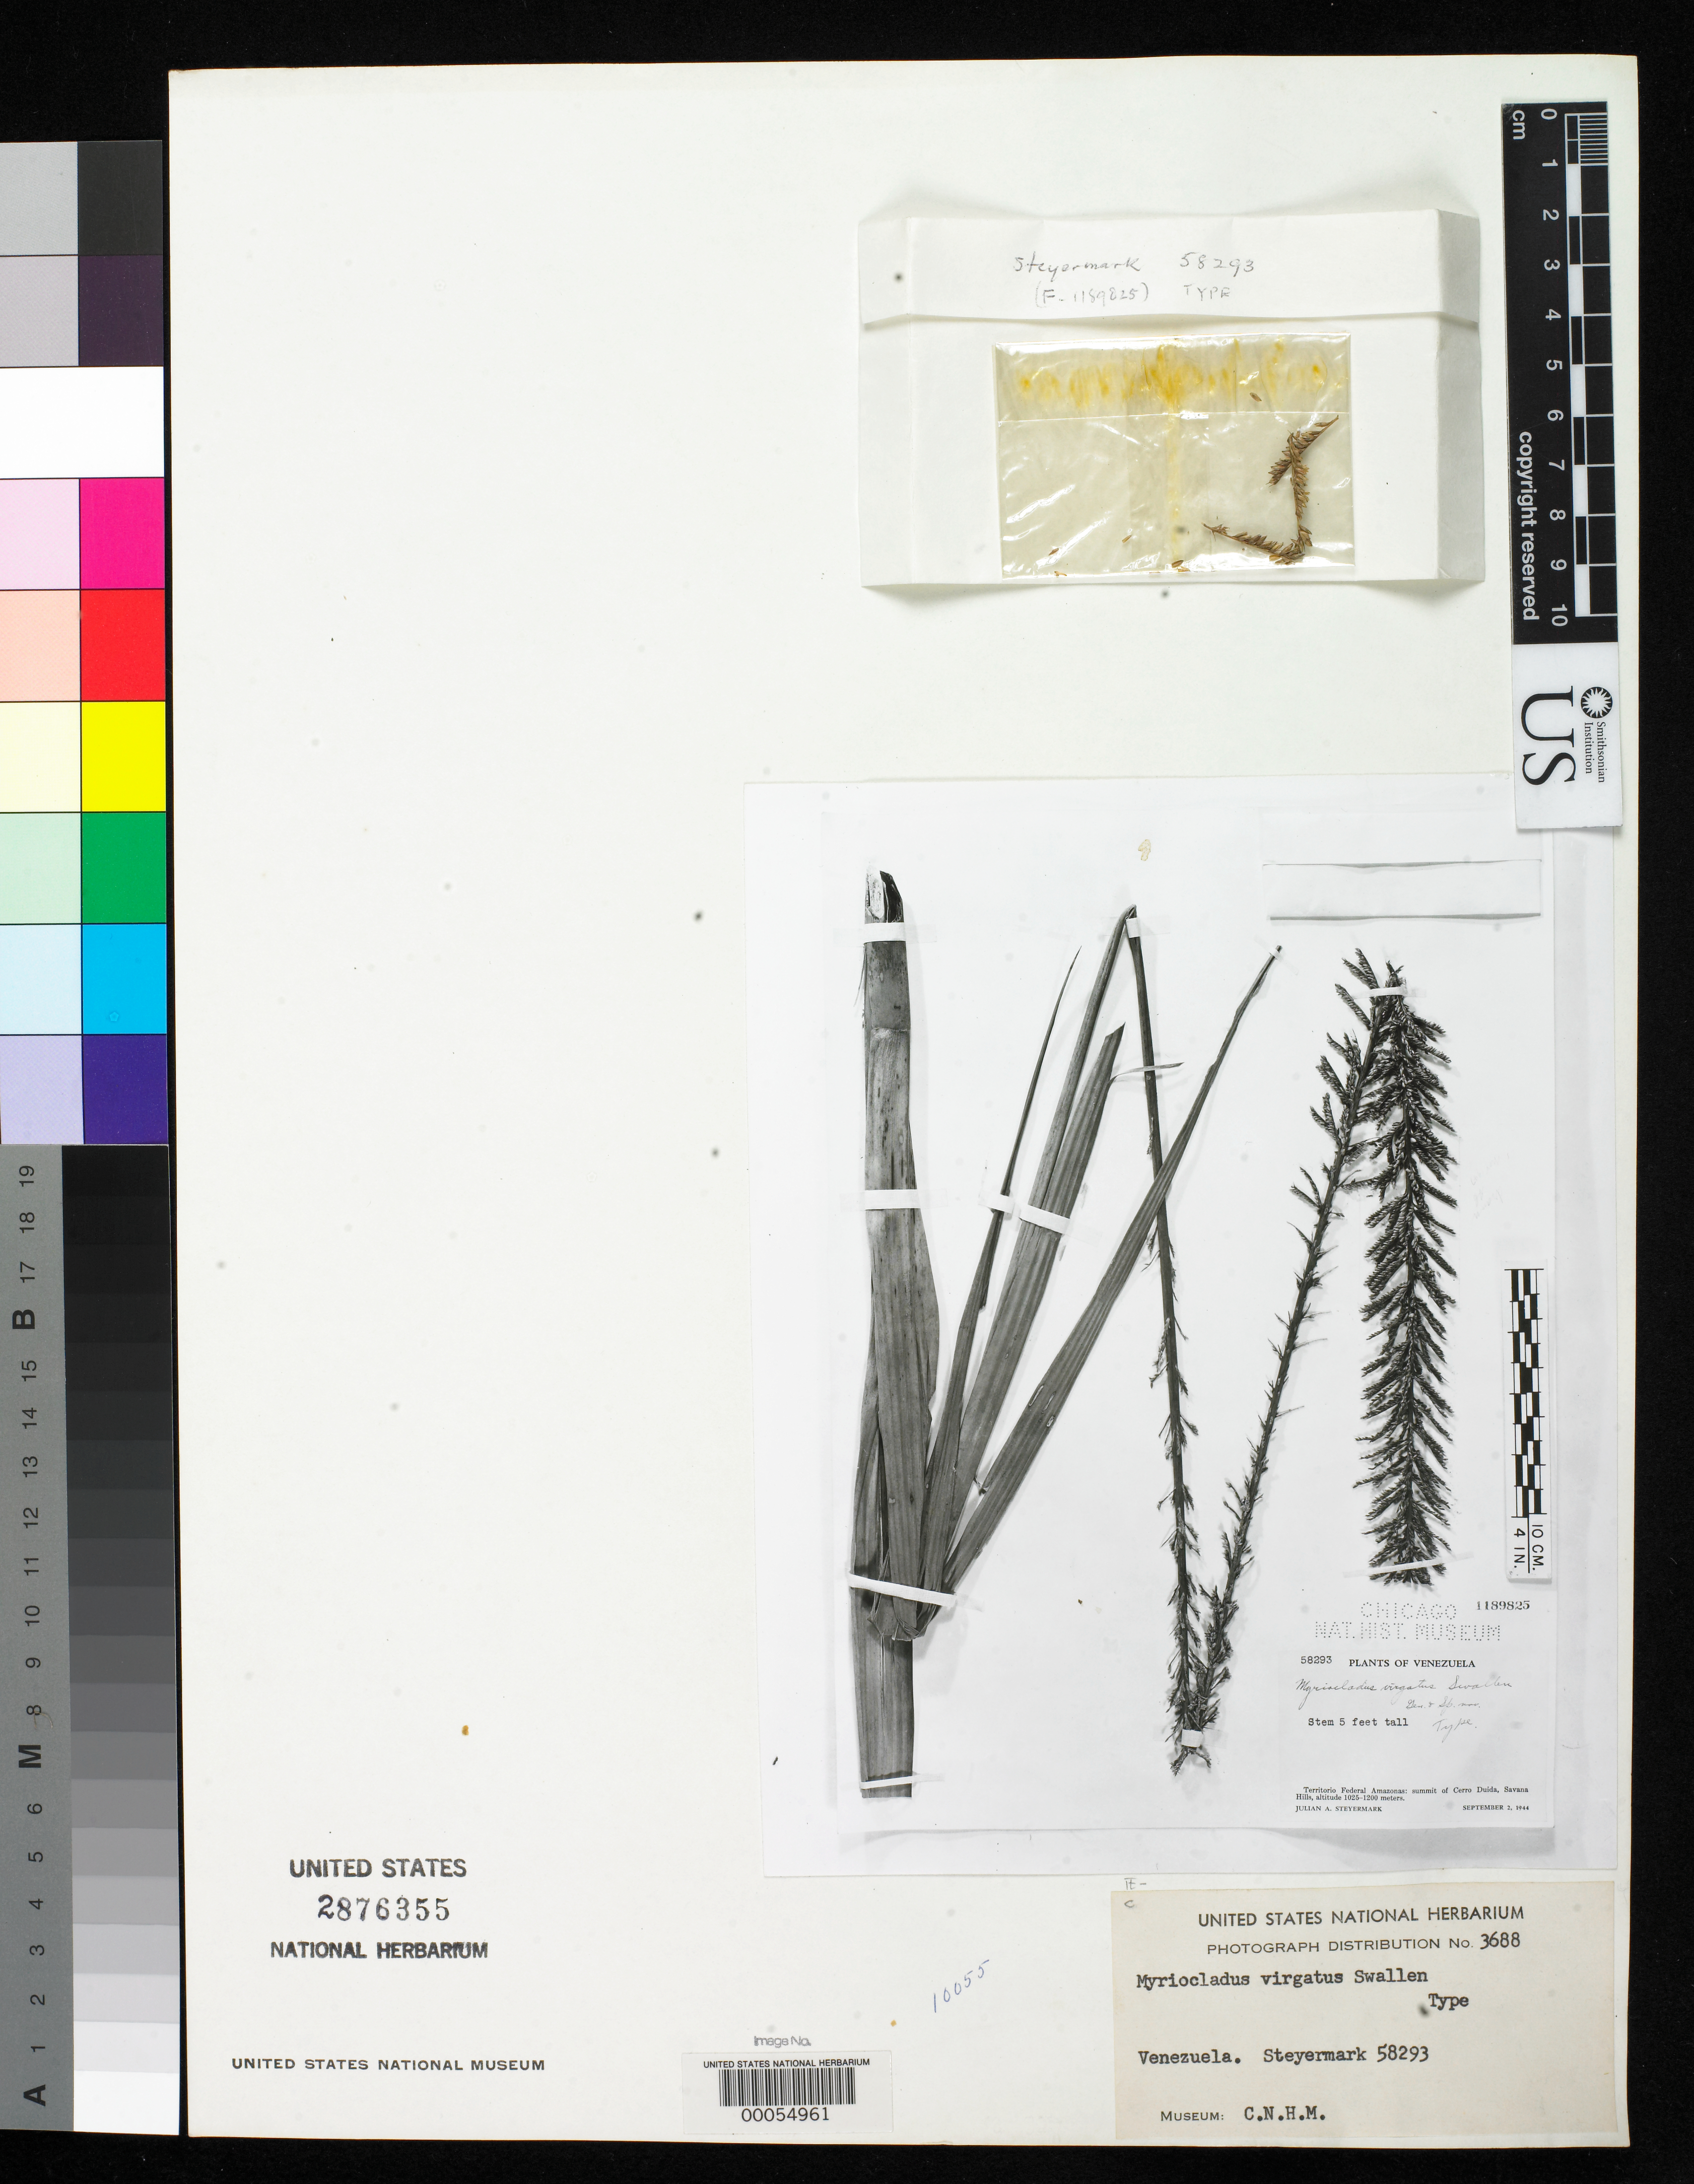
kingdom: Plantae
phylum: Tracheophyta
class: Liliopsida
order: Poales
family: Poaceae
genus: Myriocladus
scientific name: Myriocladus virgatus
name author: Swallen in Steyerm.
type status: Type Material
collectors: J. Steyermark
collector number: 58293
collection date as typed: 02 Sep 1944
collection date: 1944-09-02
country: Venezuela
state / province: Amazonas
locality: Summit of Cerro Duida, savanna hills.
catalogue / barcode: US 2876355